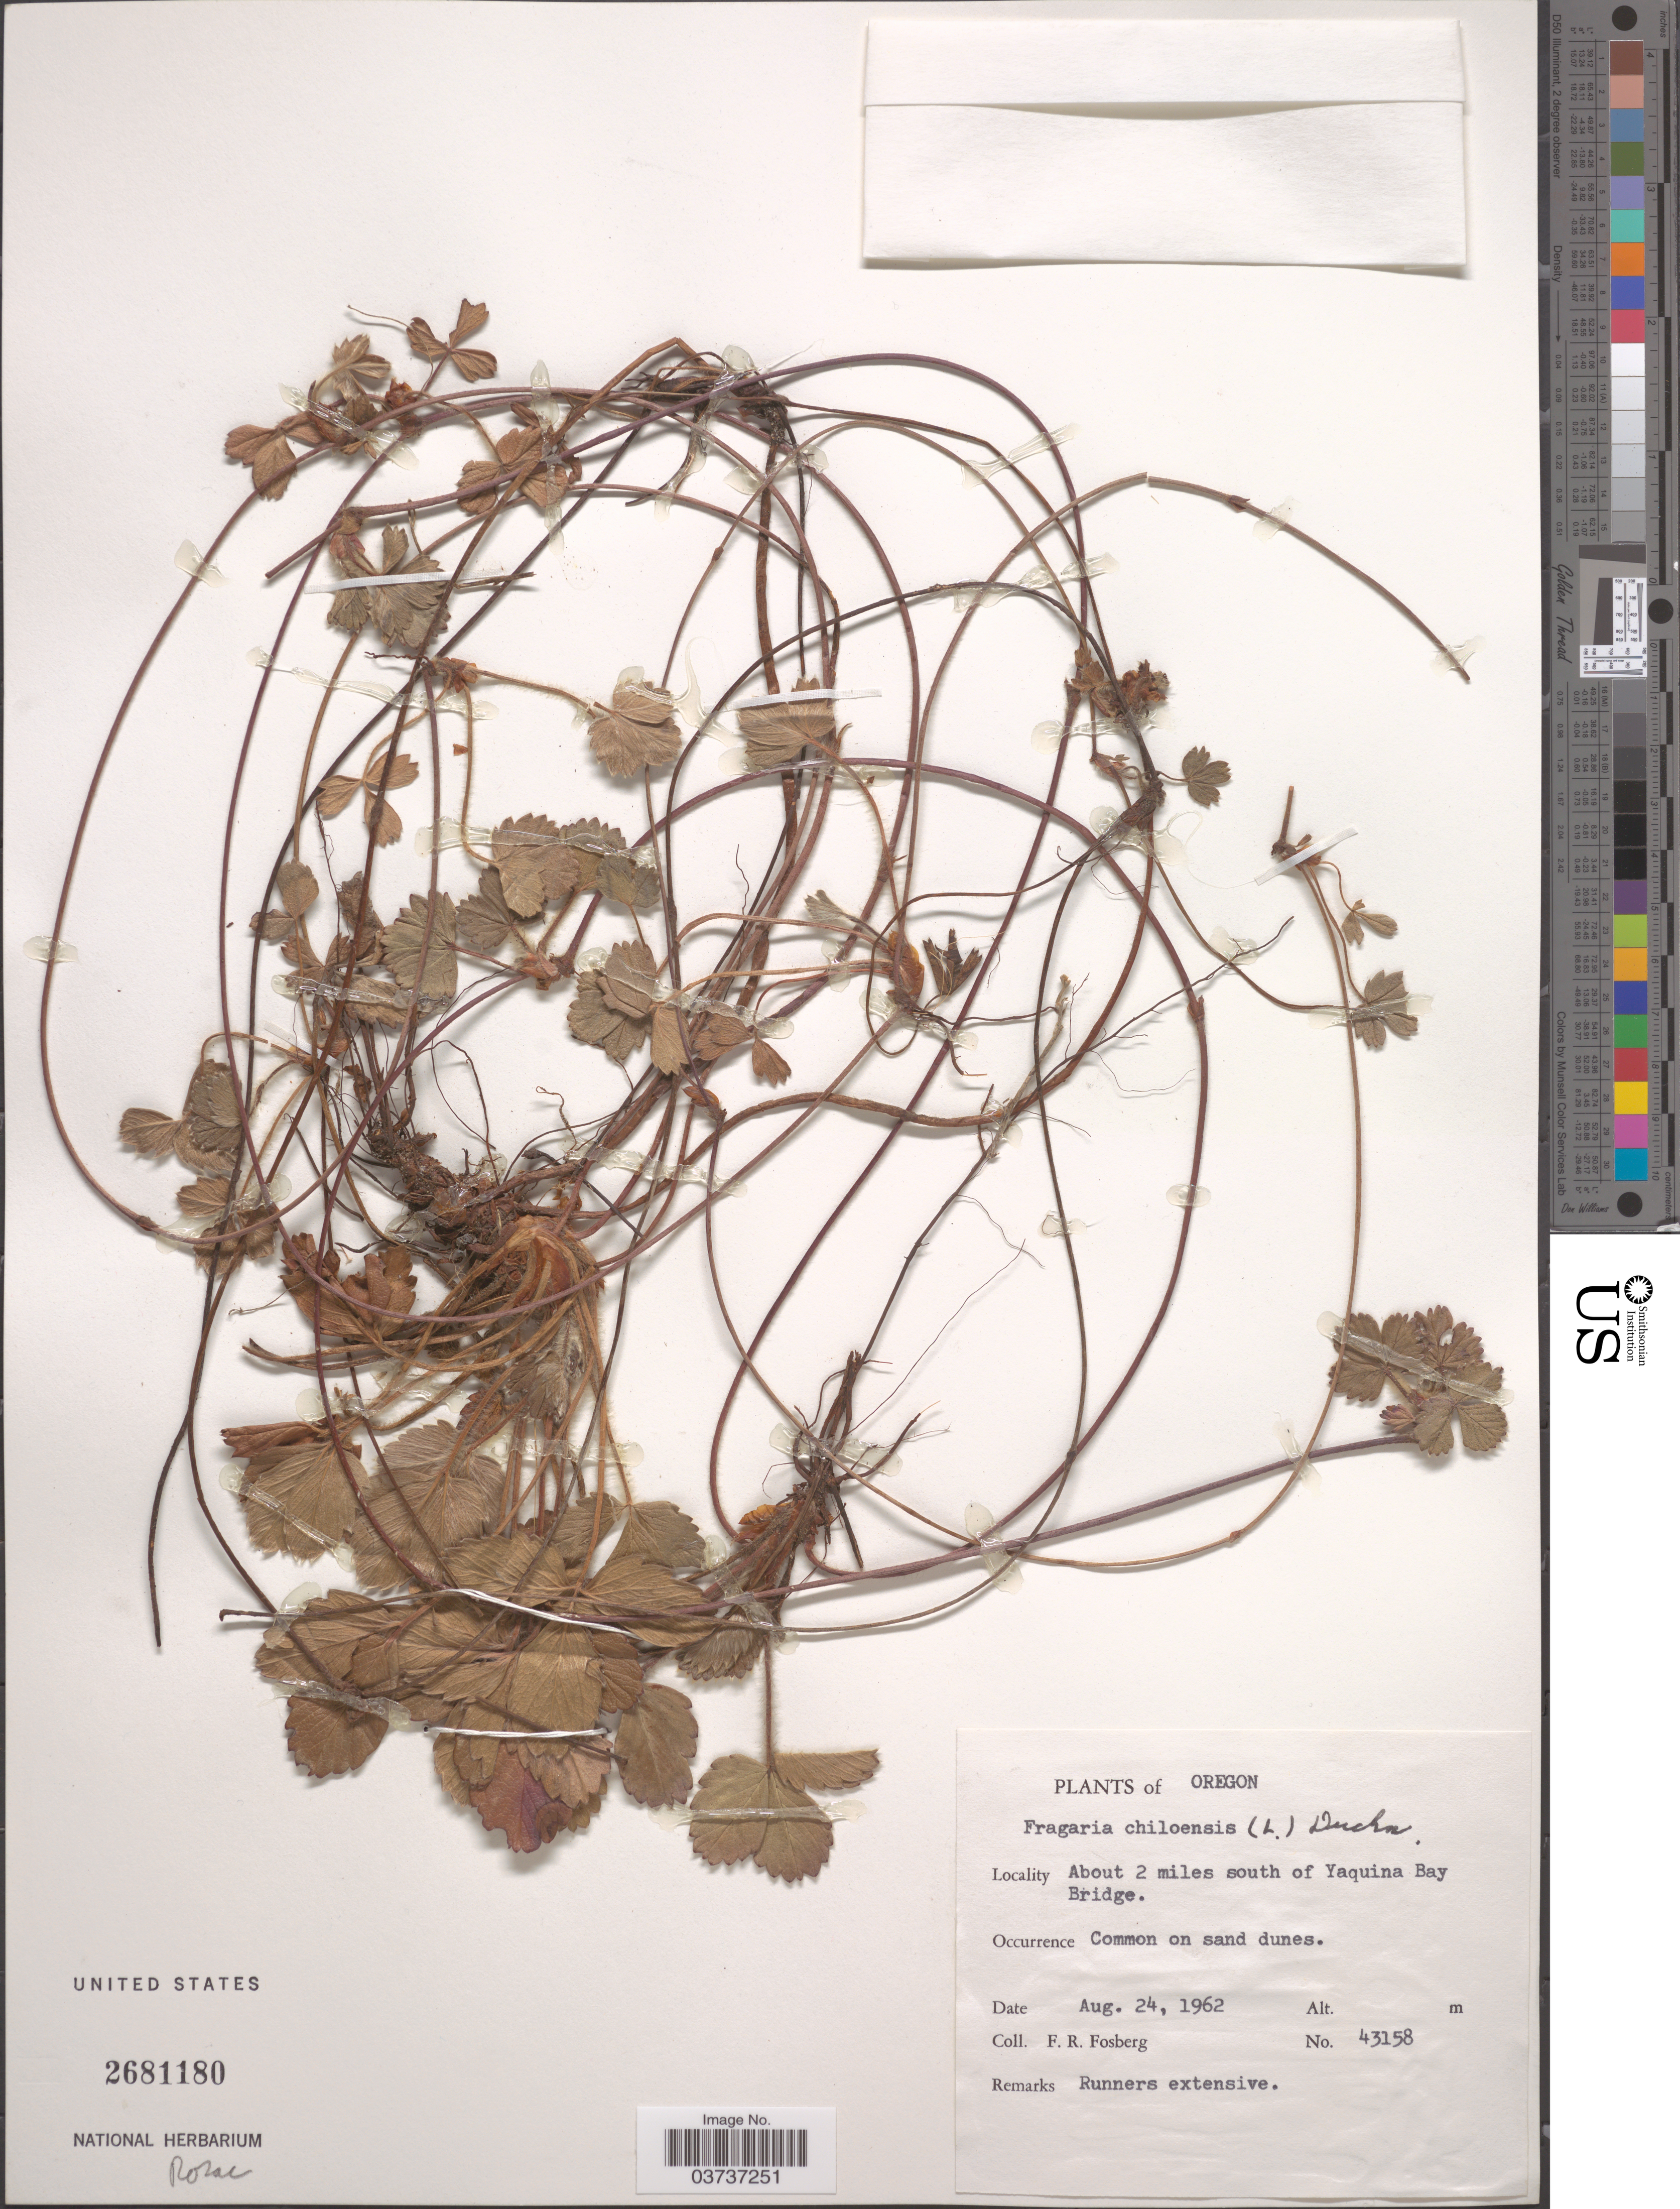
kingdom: Plantae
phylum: Tracheophyta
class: Magnoliopsida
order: Rosales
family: Rosaceae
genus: Fragaria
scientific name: Fragaria chiloensis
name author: (L.) Mill.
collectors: F. R. Fosberg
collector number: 43158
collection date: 1962-08-24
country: United States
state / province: Oregon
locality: About 2 miles south of Yaquina Bay Bridge.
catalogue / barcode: US 2681180